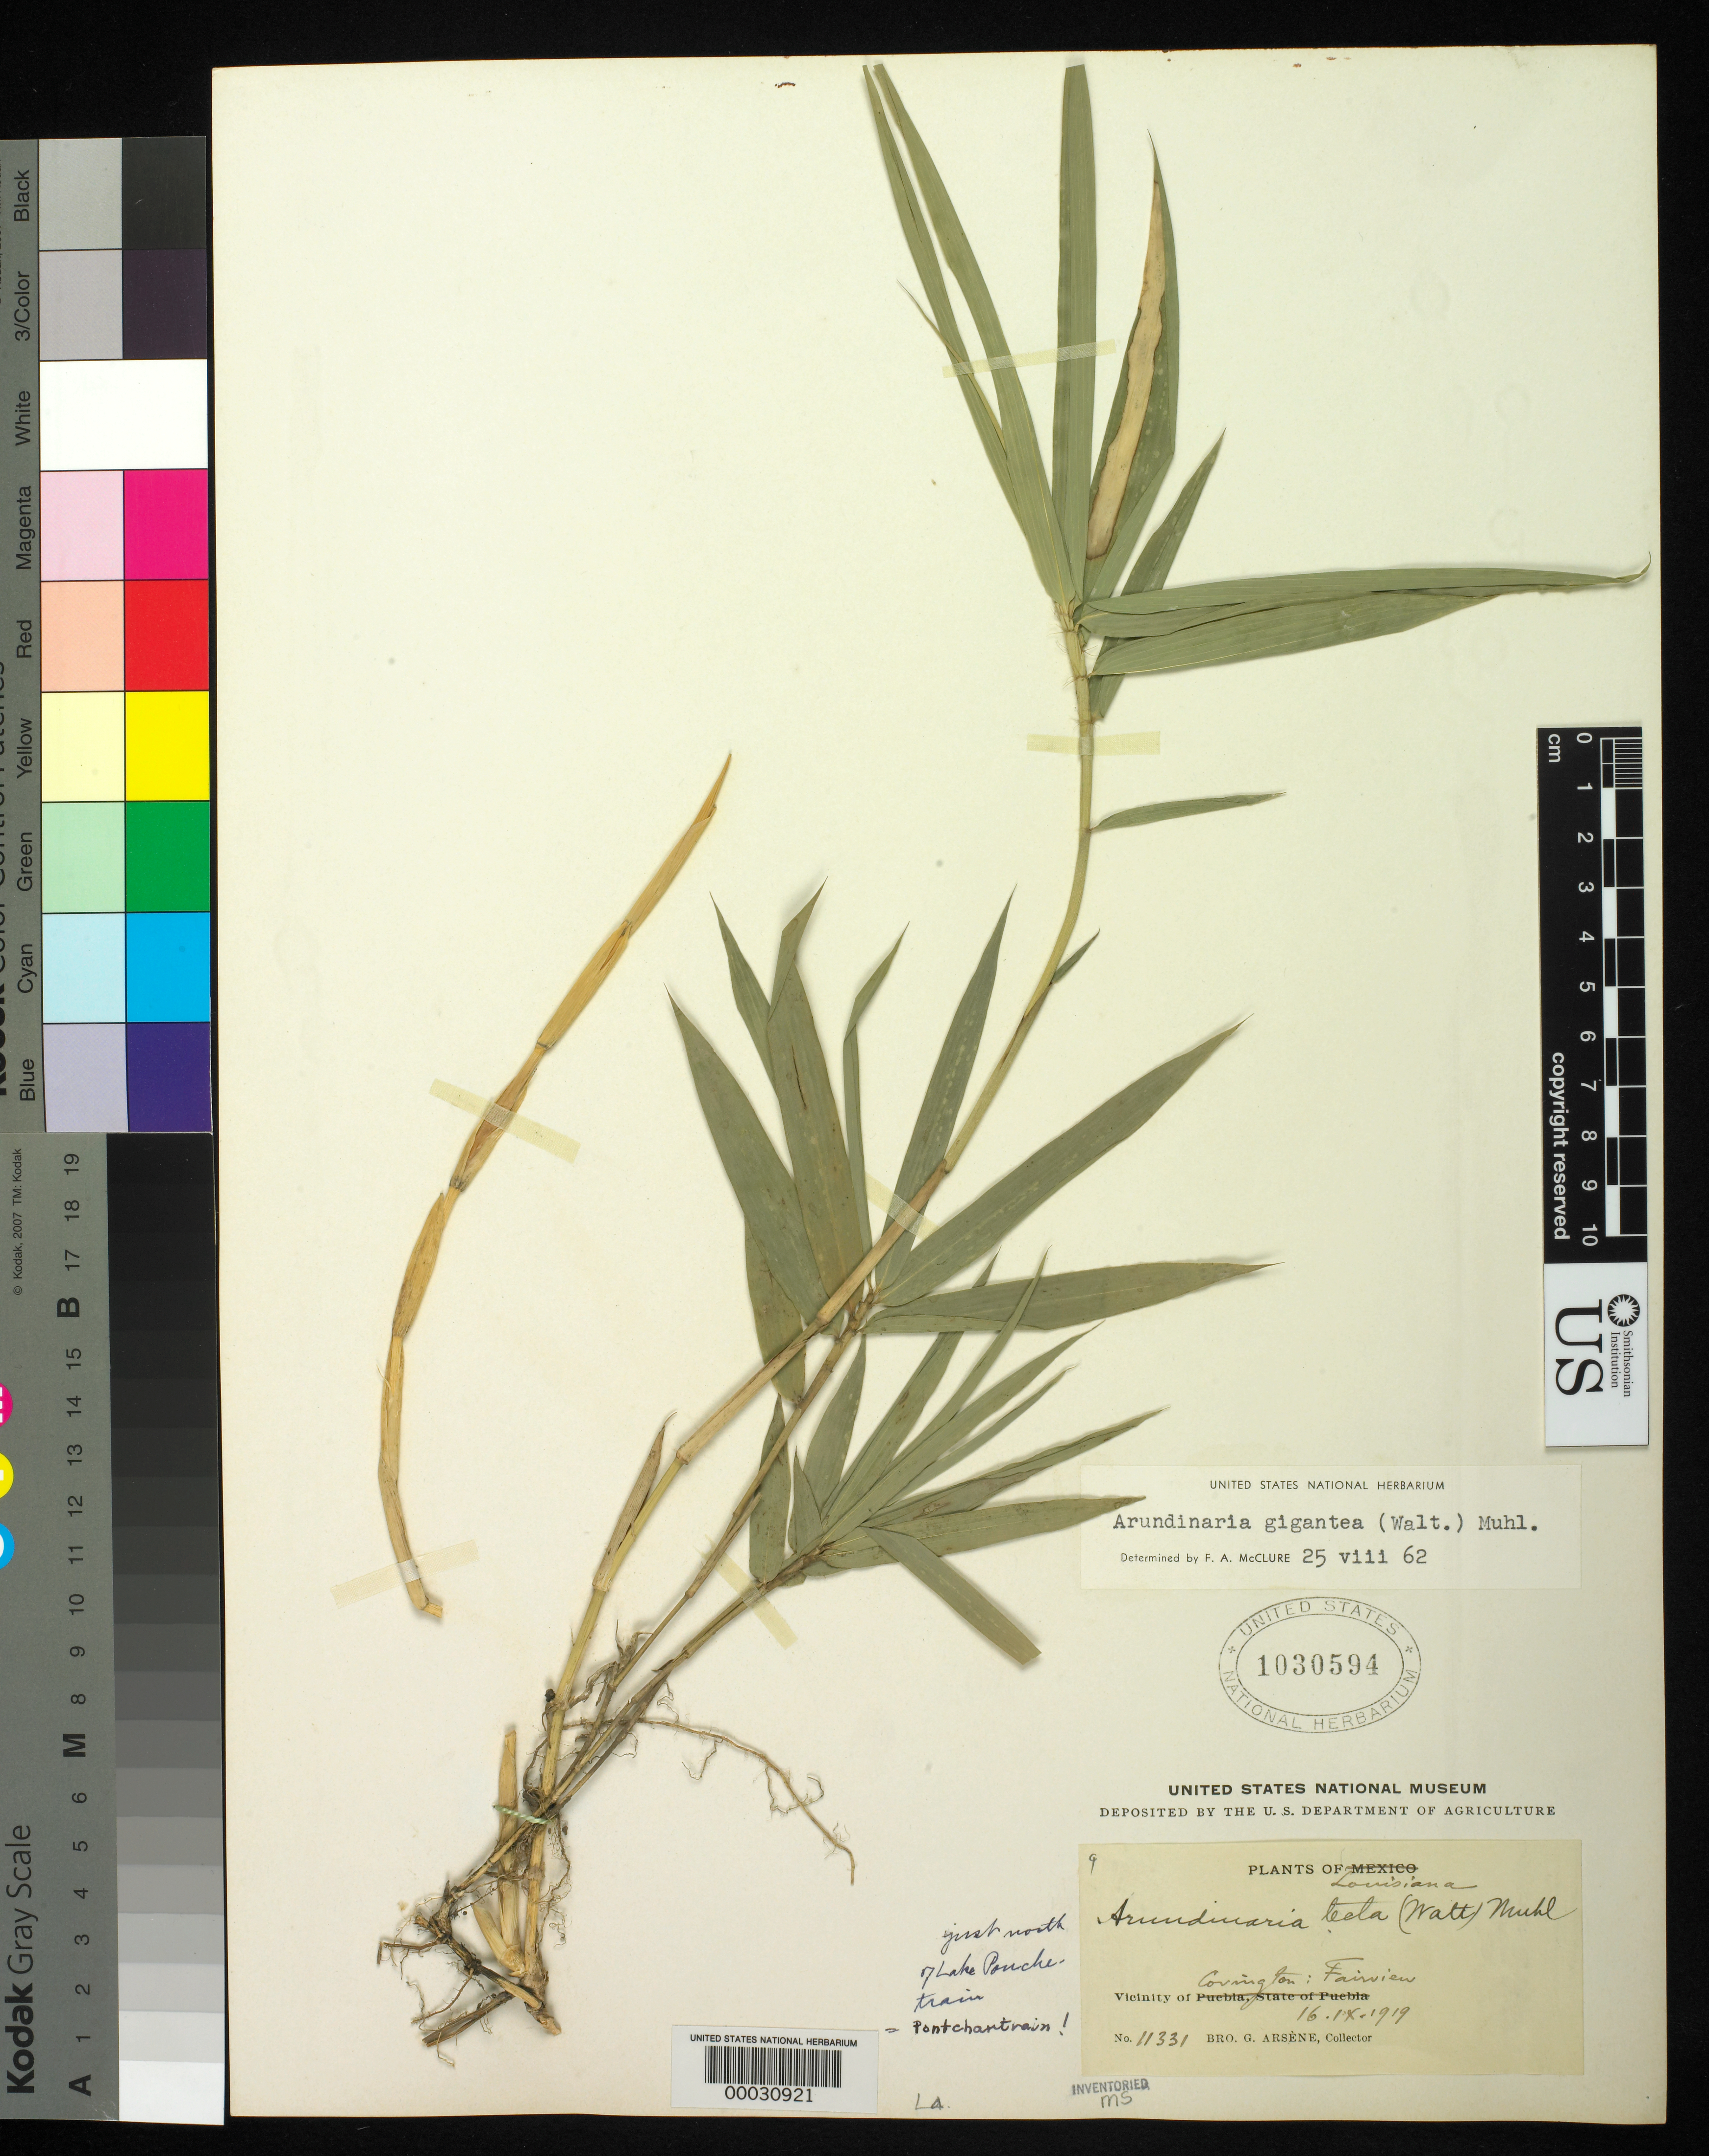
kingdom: Plantae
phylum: Tracheophyta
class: Liliopsida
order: Poales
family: Poaceae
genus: Arundinaria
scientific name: Arundinaria gigantea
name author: (Walter) Muhl.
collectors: Bro. G. Arsène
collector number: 11331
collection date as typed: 16 Nov 1919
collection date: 1919-11-16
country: United States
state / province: Louisiana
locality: Covington, fairview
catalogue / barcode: US 1030594